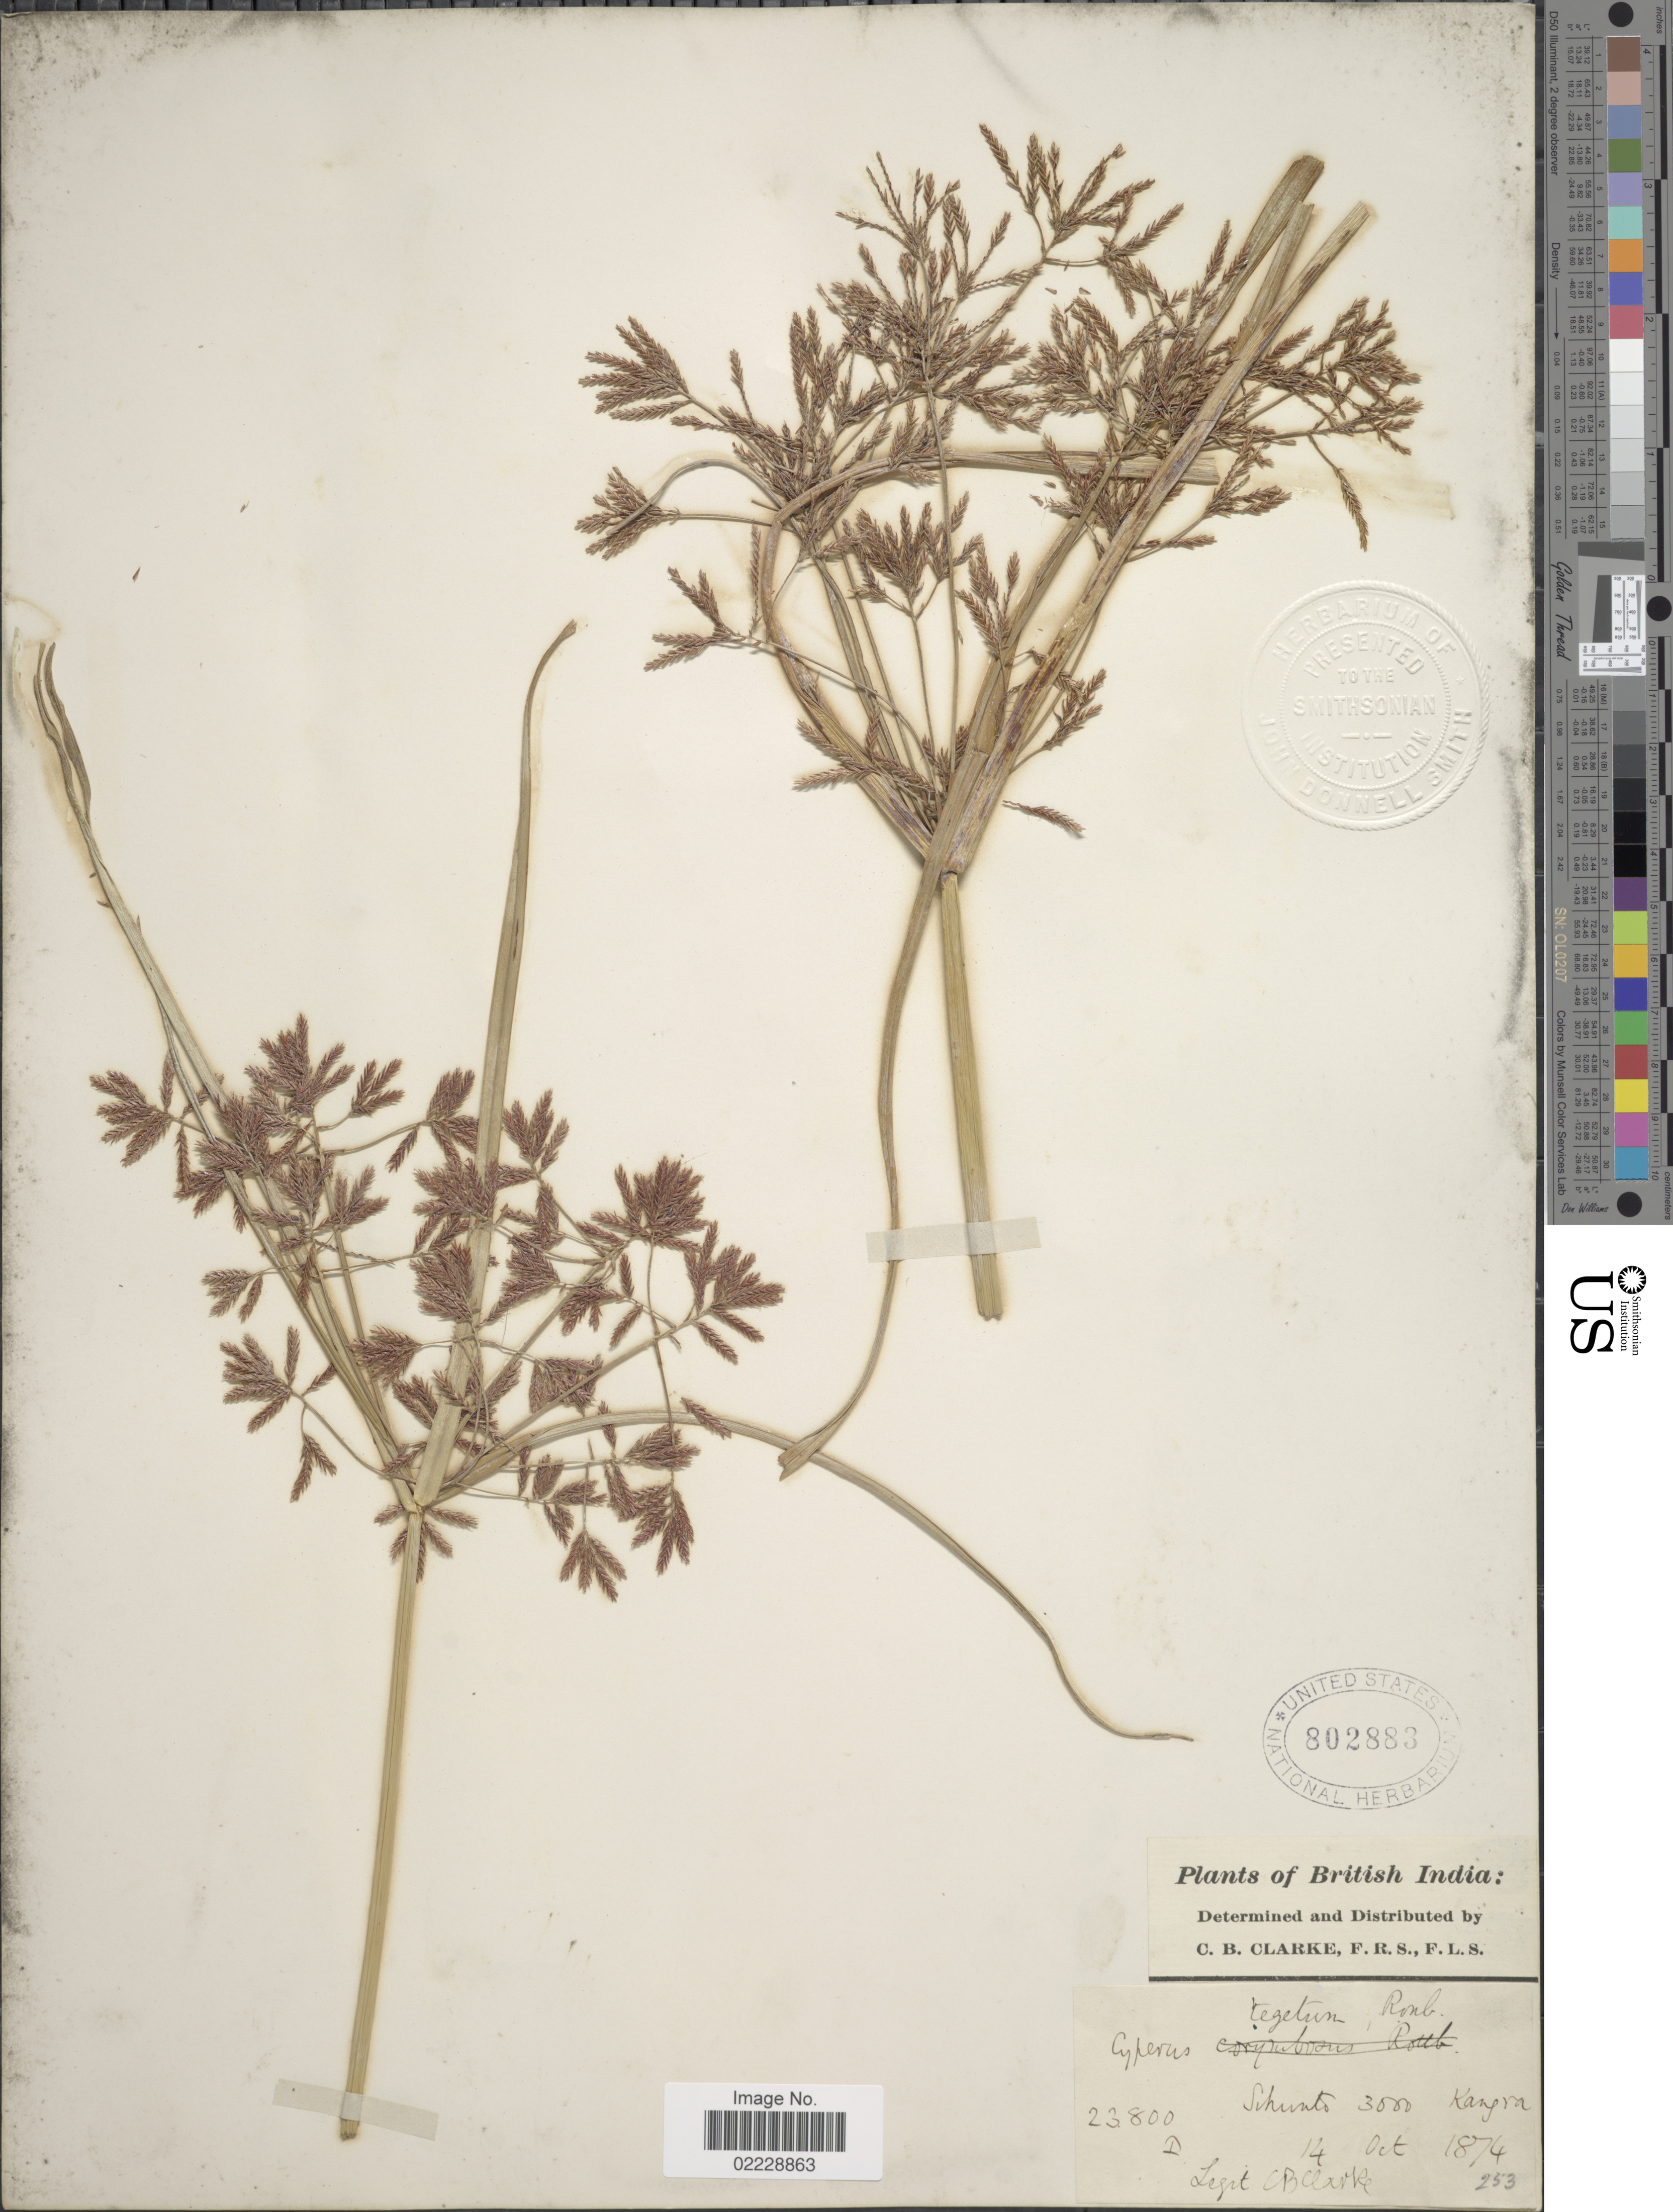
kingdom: Plantae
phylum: Tracheophyta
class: Liliopsida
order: Poales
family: Cyperaceae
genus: Cyperus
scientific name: Cyperus pangorei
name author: Rottb.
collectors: C. B. Clarke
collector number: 23800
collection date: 1874-10-14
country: India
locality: British India. Schunto, Kangra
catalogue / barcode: US 802883